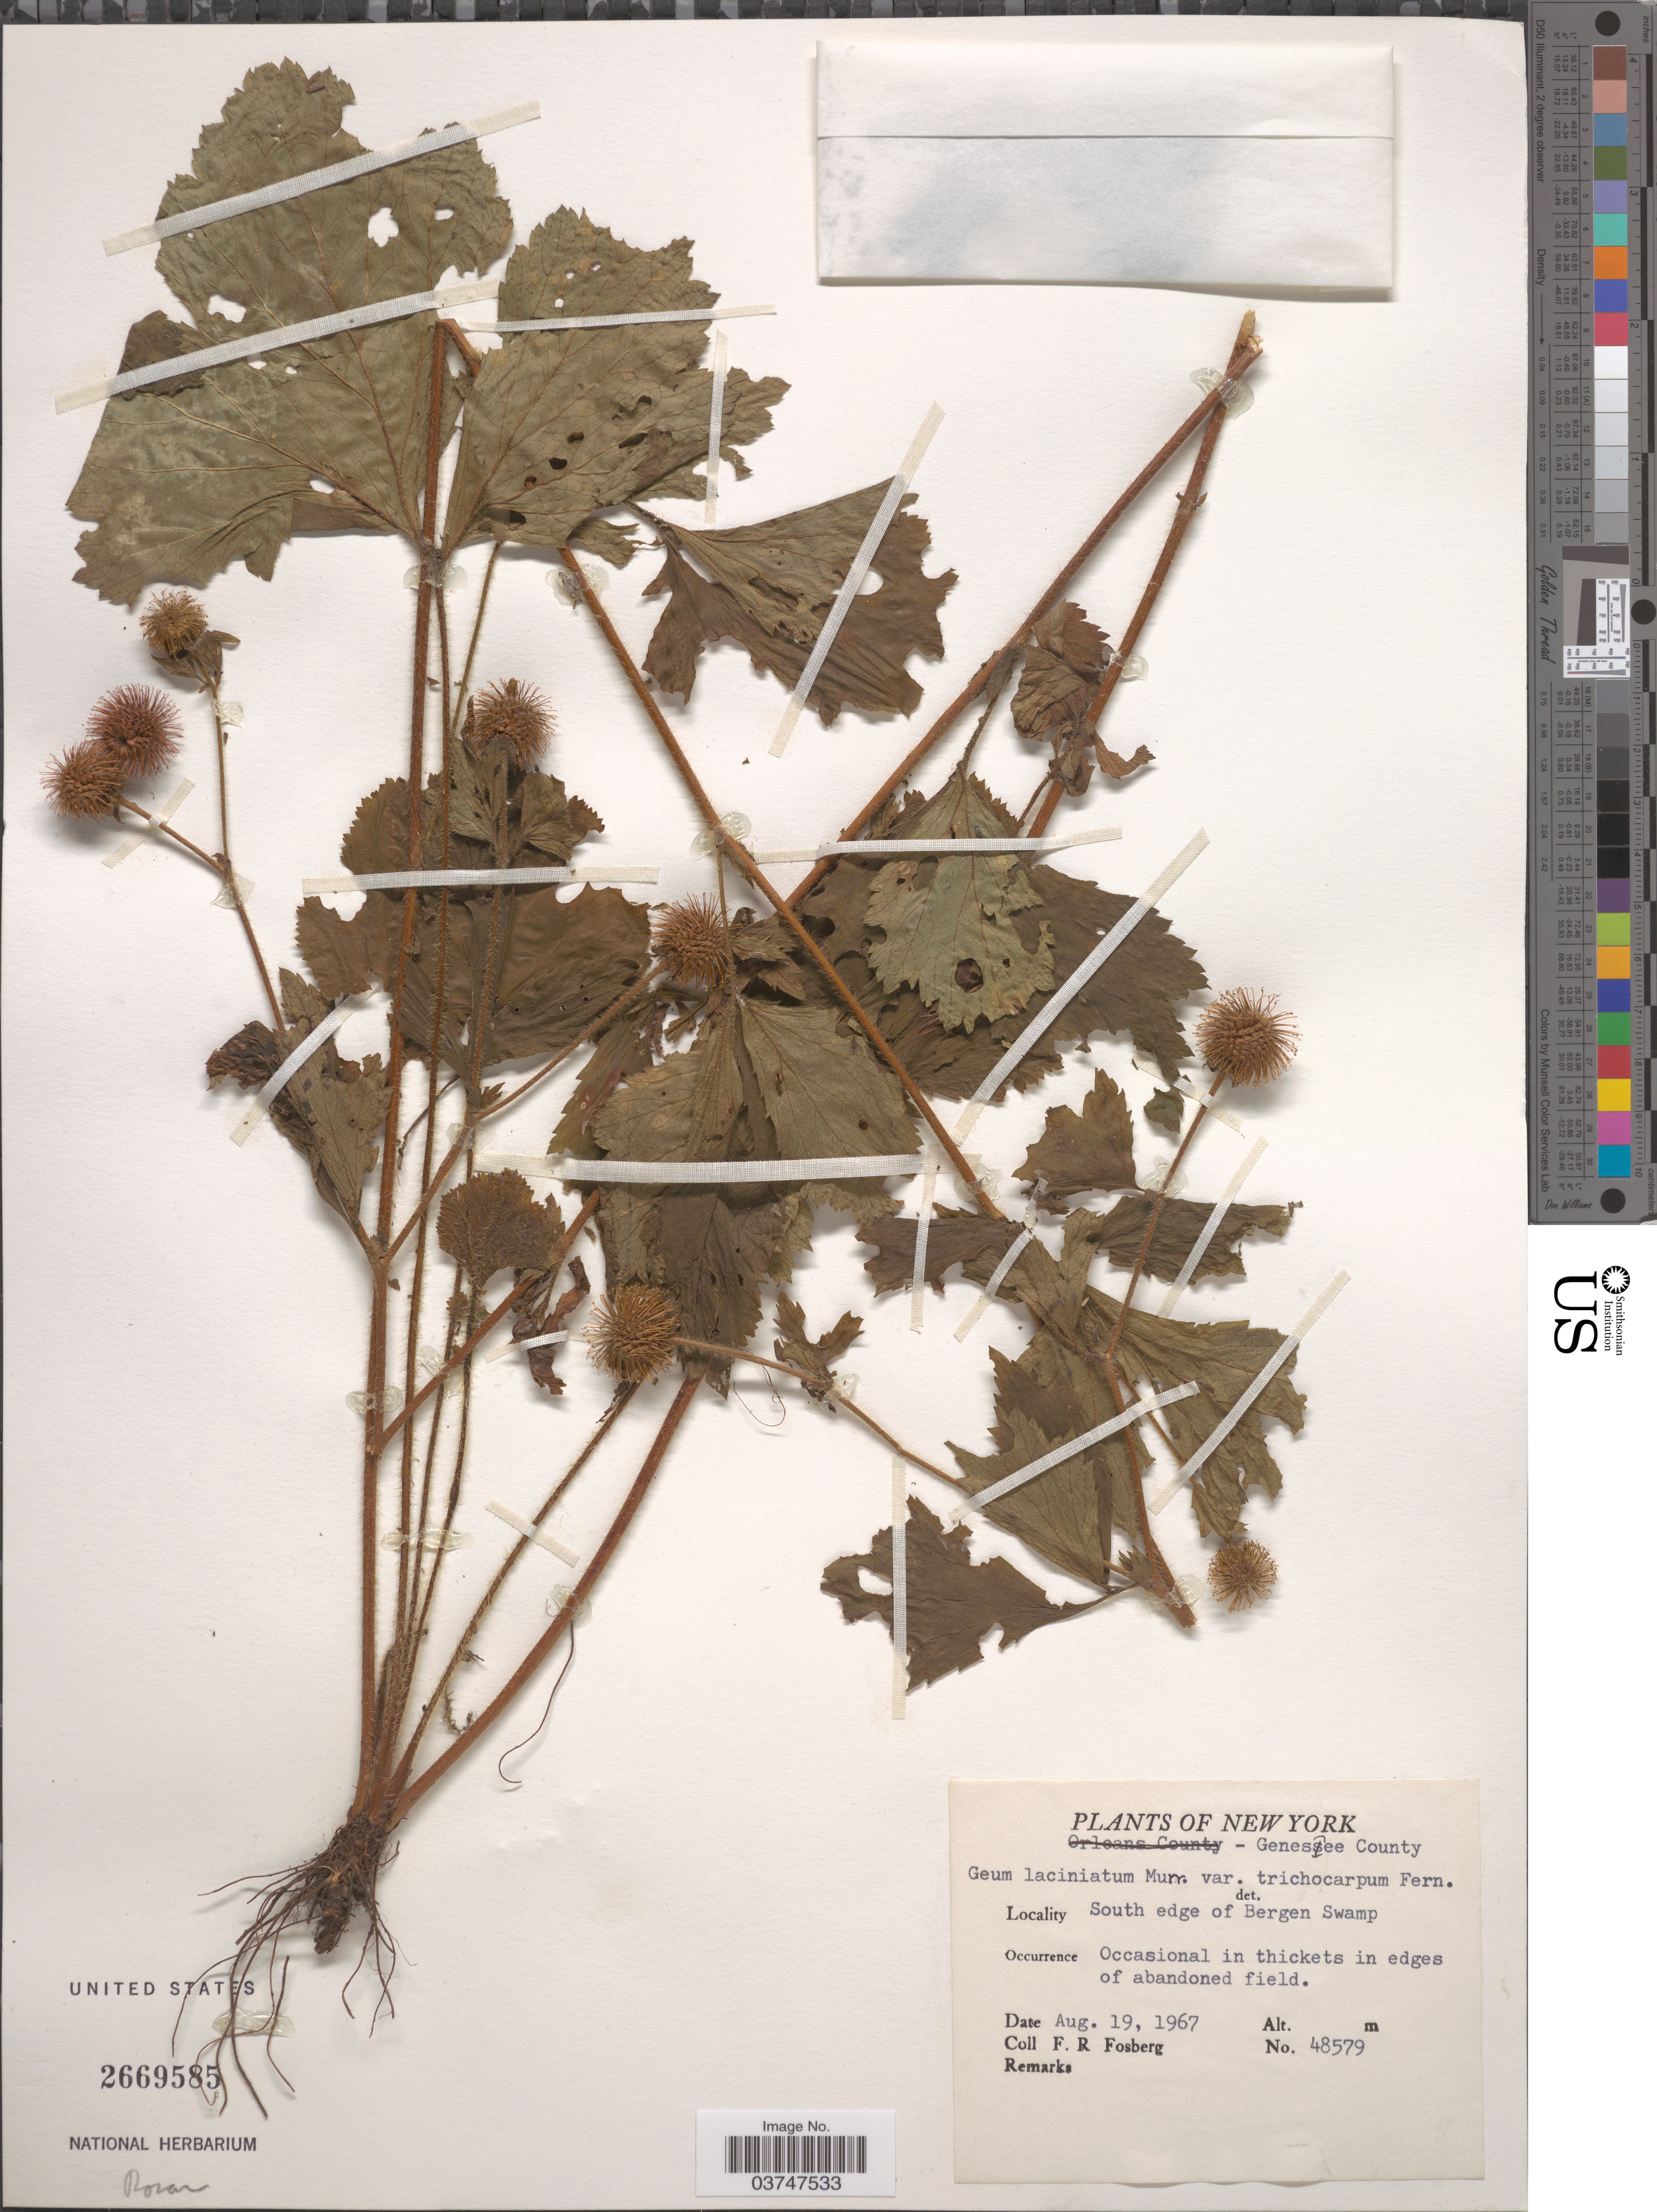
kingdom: Plantae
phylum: Tracheophyta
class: Magnoliopsida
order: Rosales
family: Rosaceae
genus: Geum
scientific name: Geum laciniatum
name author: Murr.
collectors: F. R. Fosberg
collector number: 48579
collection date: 1967-08-19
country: United States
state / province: New York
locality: Genesee County. South edge of Bergen Swamp.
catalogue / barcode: US 2669585